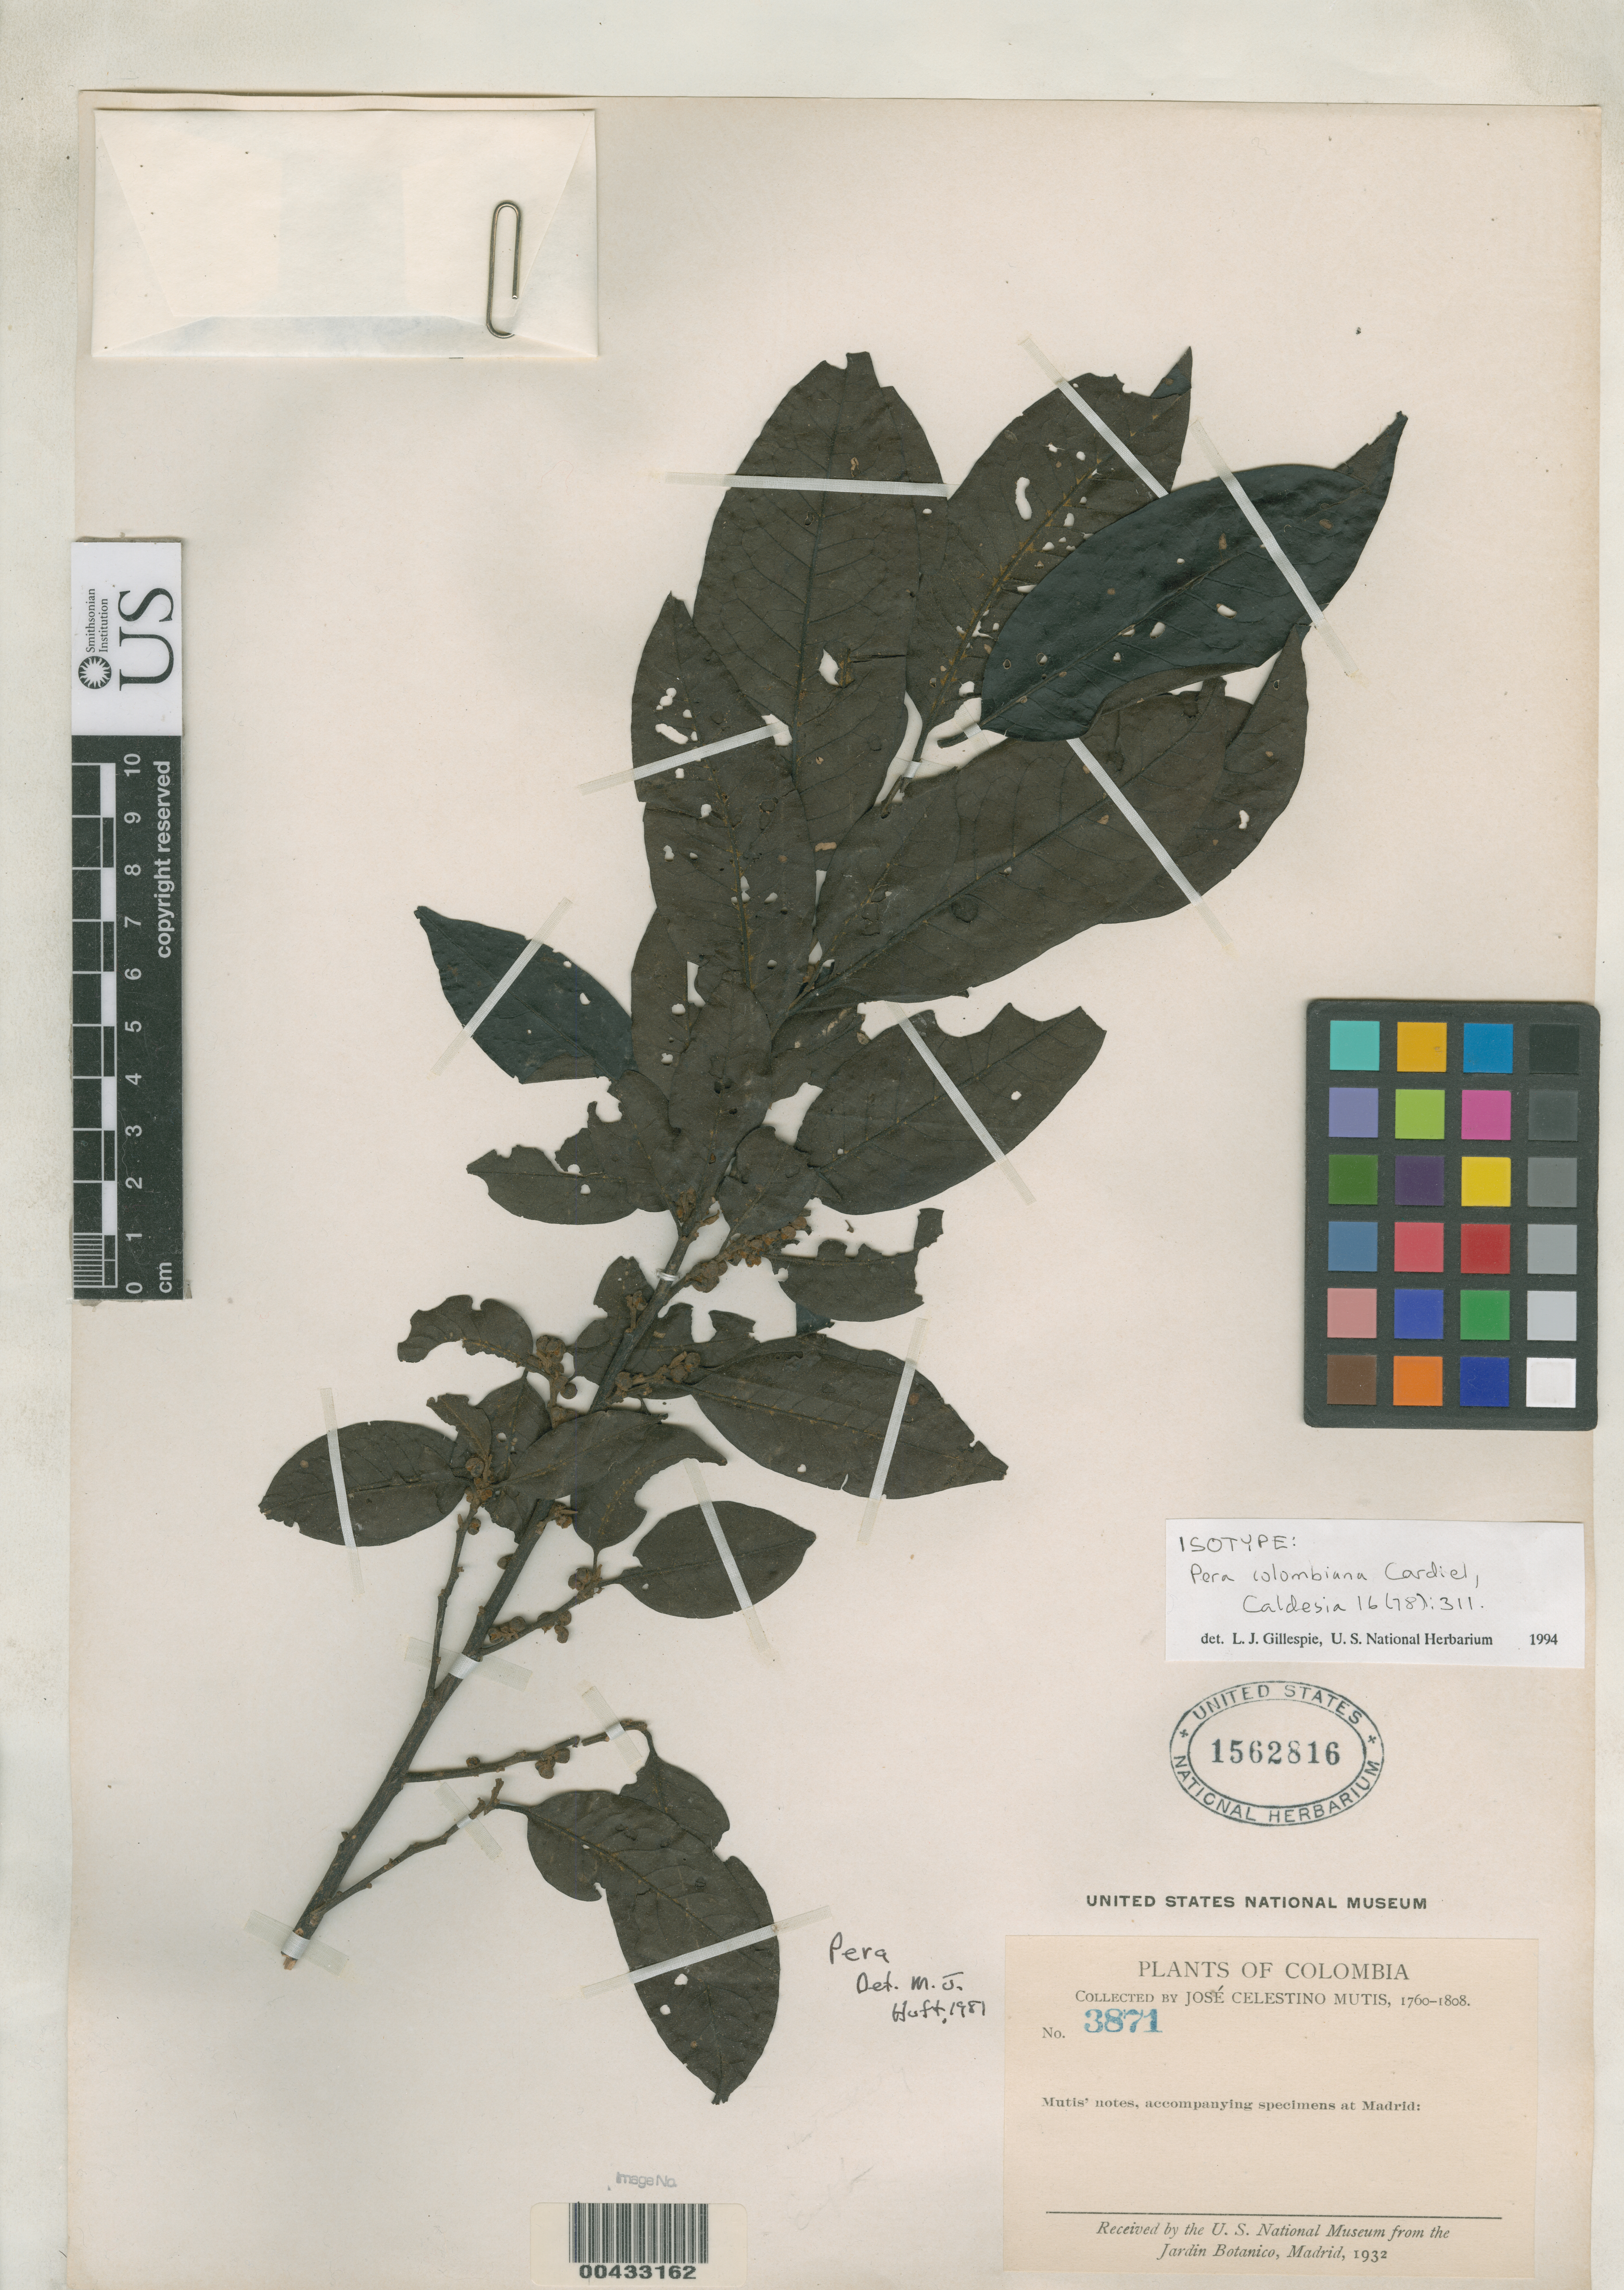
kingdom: Plantae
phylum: Tracheophyta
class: Magnoliopsida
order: Malpighiales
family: Peraceae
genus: Pera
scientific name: Pera colombiana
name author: Cardiel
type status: Isotype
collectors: J. C. B. Mutis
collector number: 3871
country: Colombia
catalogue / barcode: US 1562816